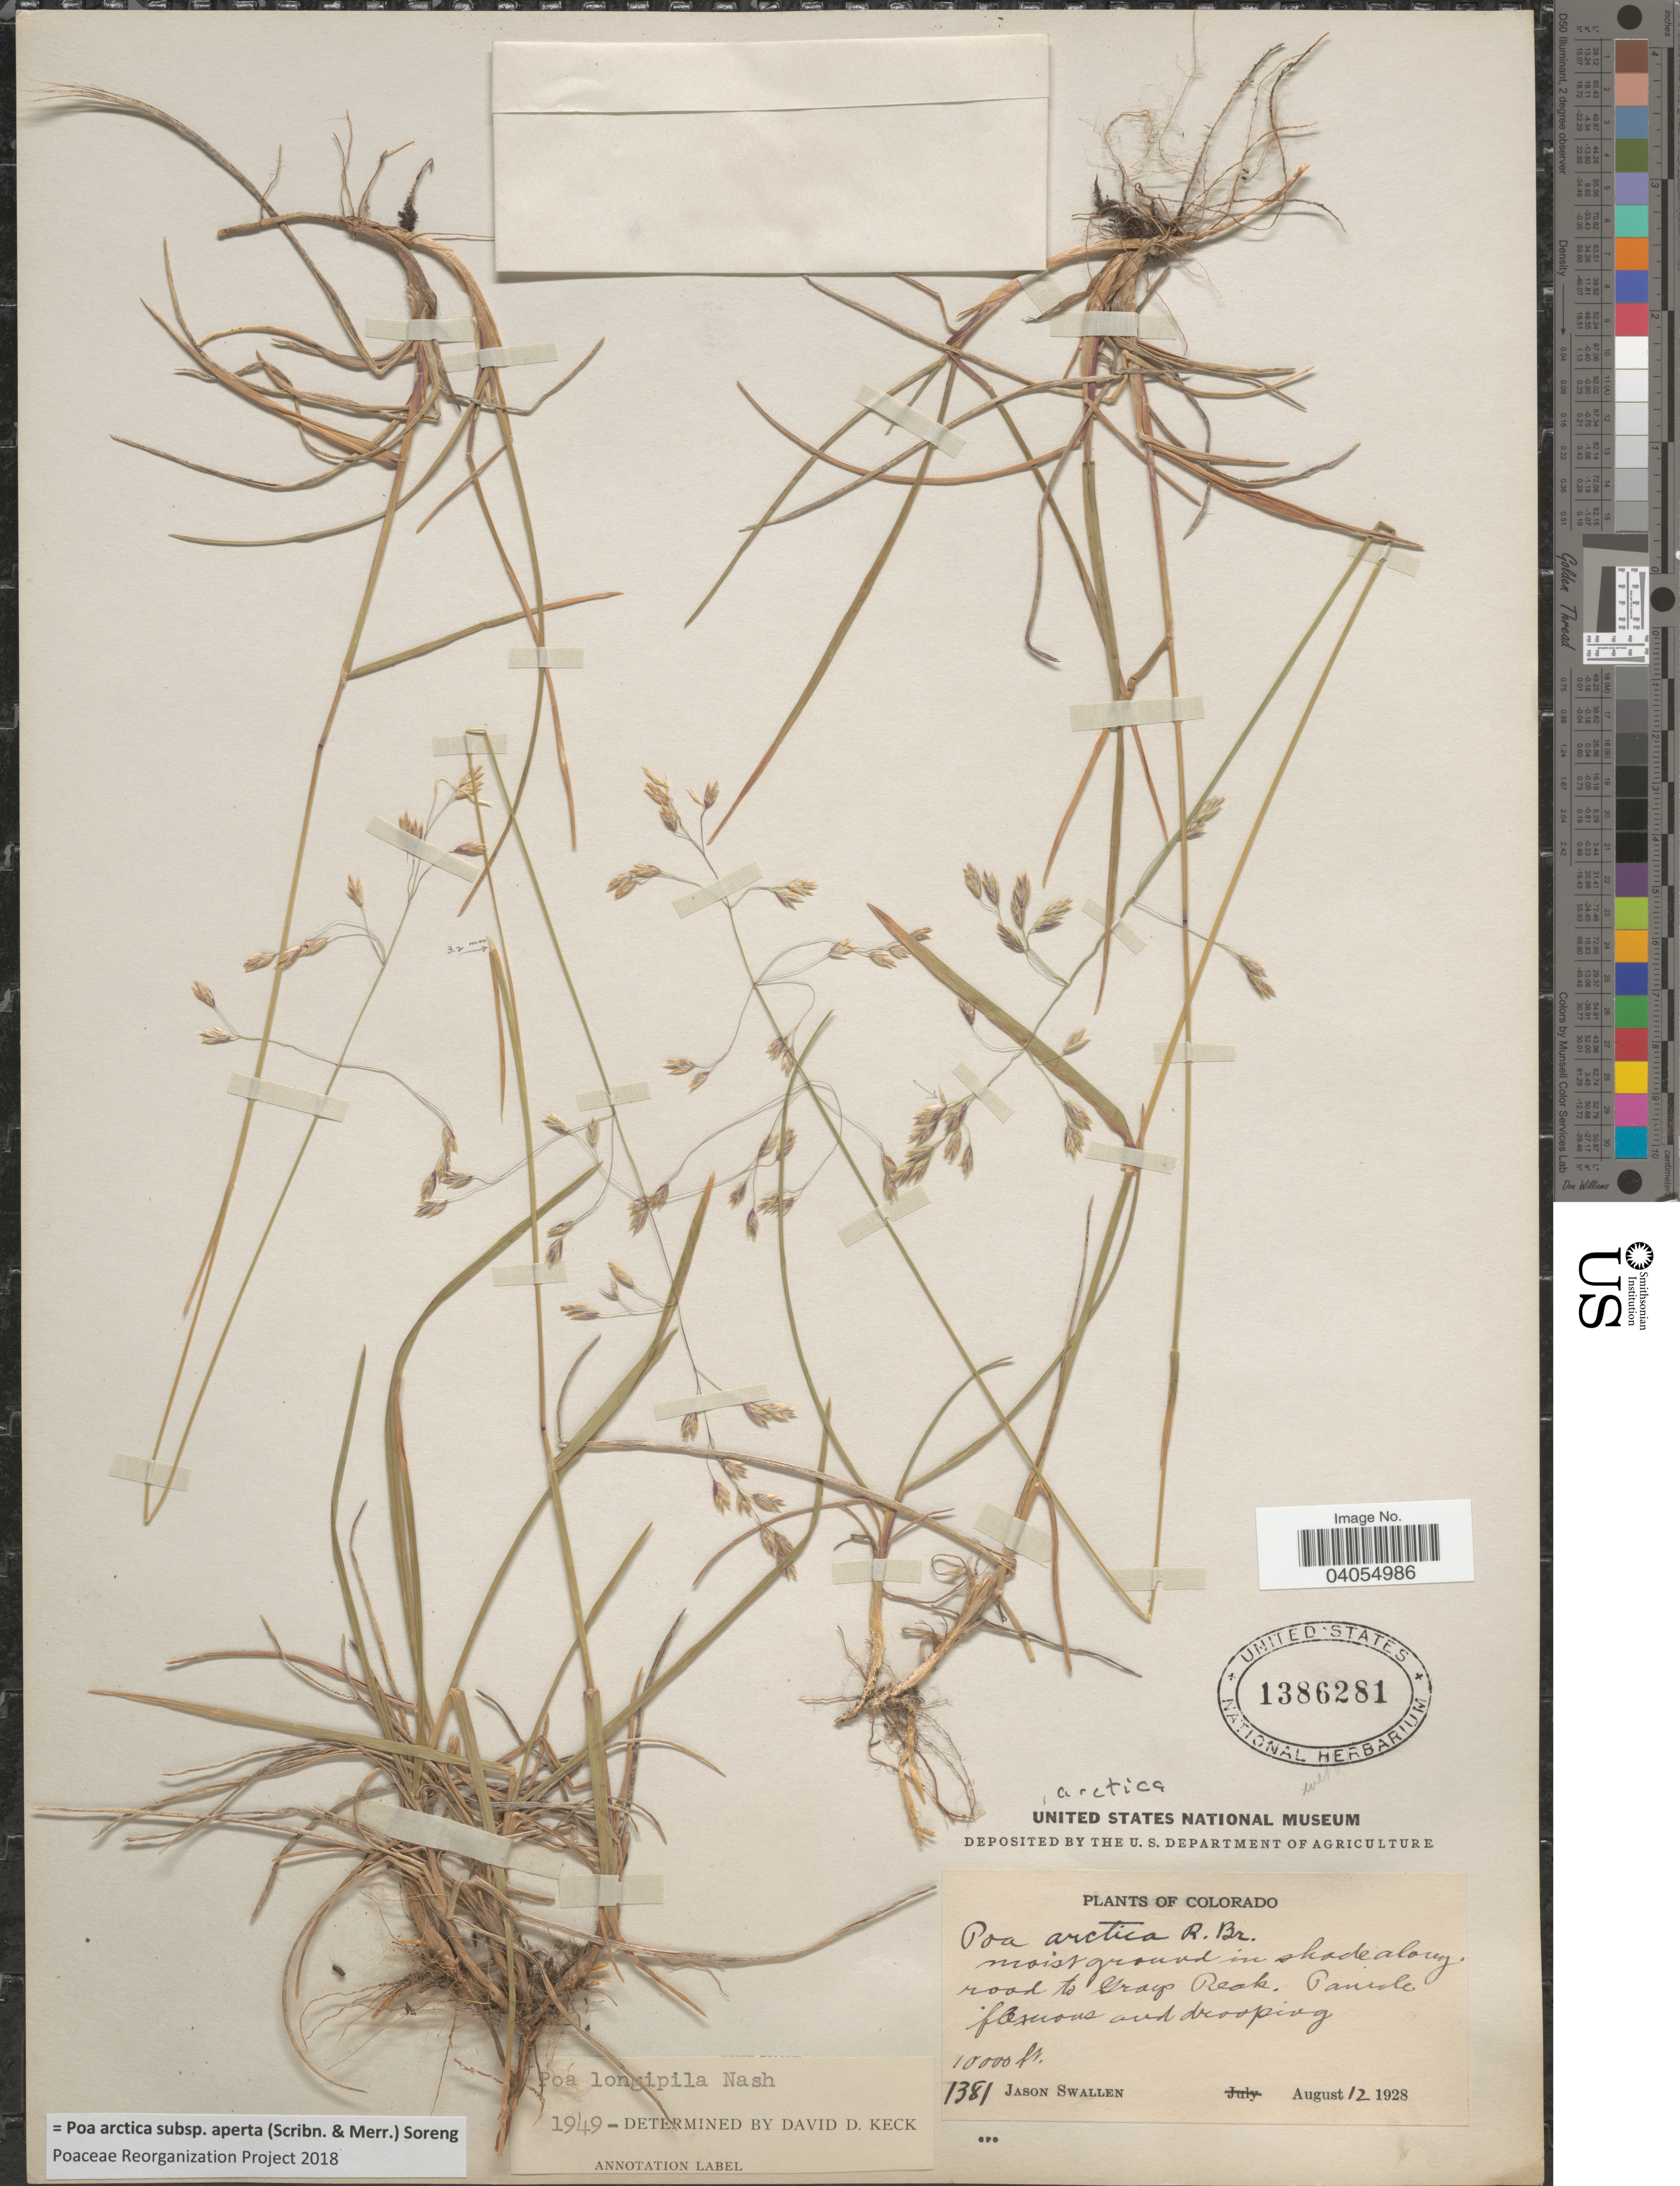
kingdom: Plantae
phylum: Tracheophyta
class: Liliopsida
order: Poales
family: Poaceae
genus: Poa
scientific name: Poa arctica subsp. aperta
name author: (Scribn. & Merr.) Soreng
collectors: J. R. Swallen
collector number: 1381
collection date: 1928-08-12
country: United States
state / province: Colorado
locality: Moist ground in shade along road to Grays Peak.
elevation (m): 3048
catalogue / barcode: US 1386281